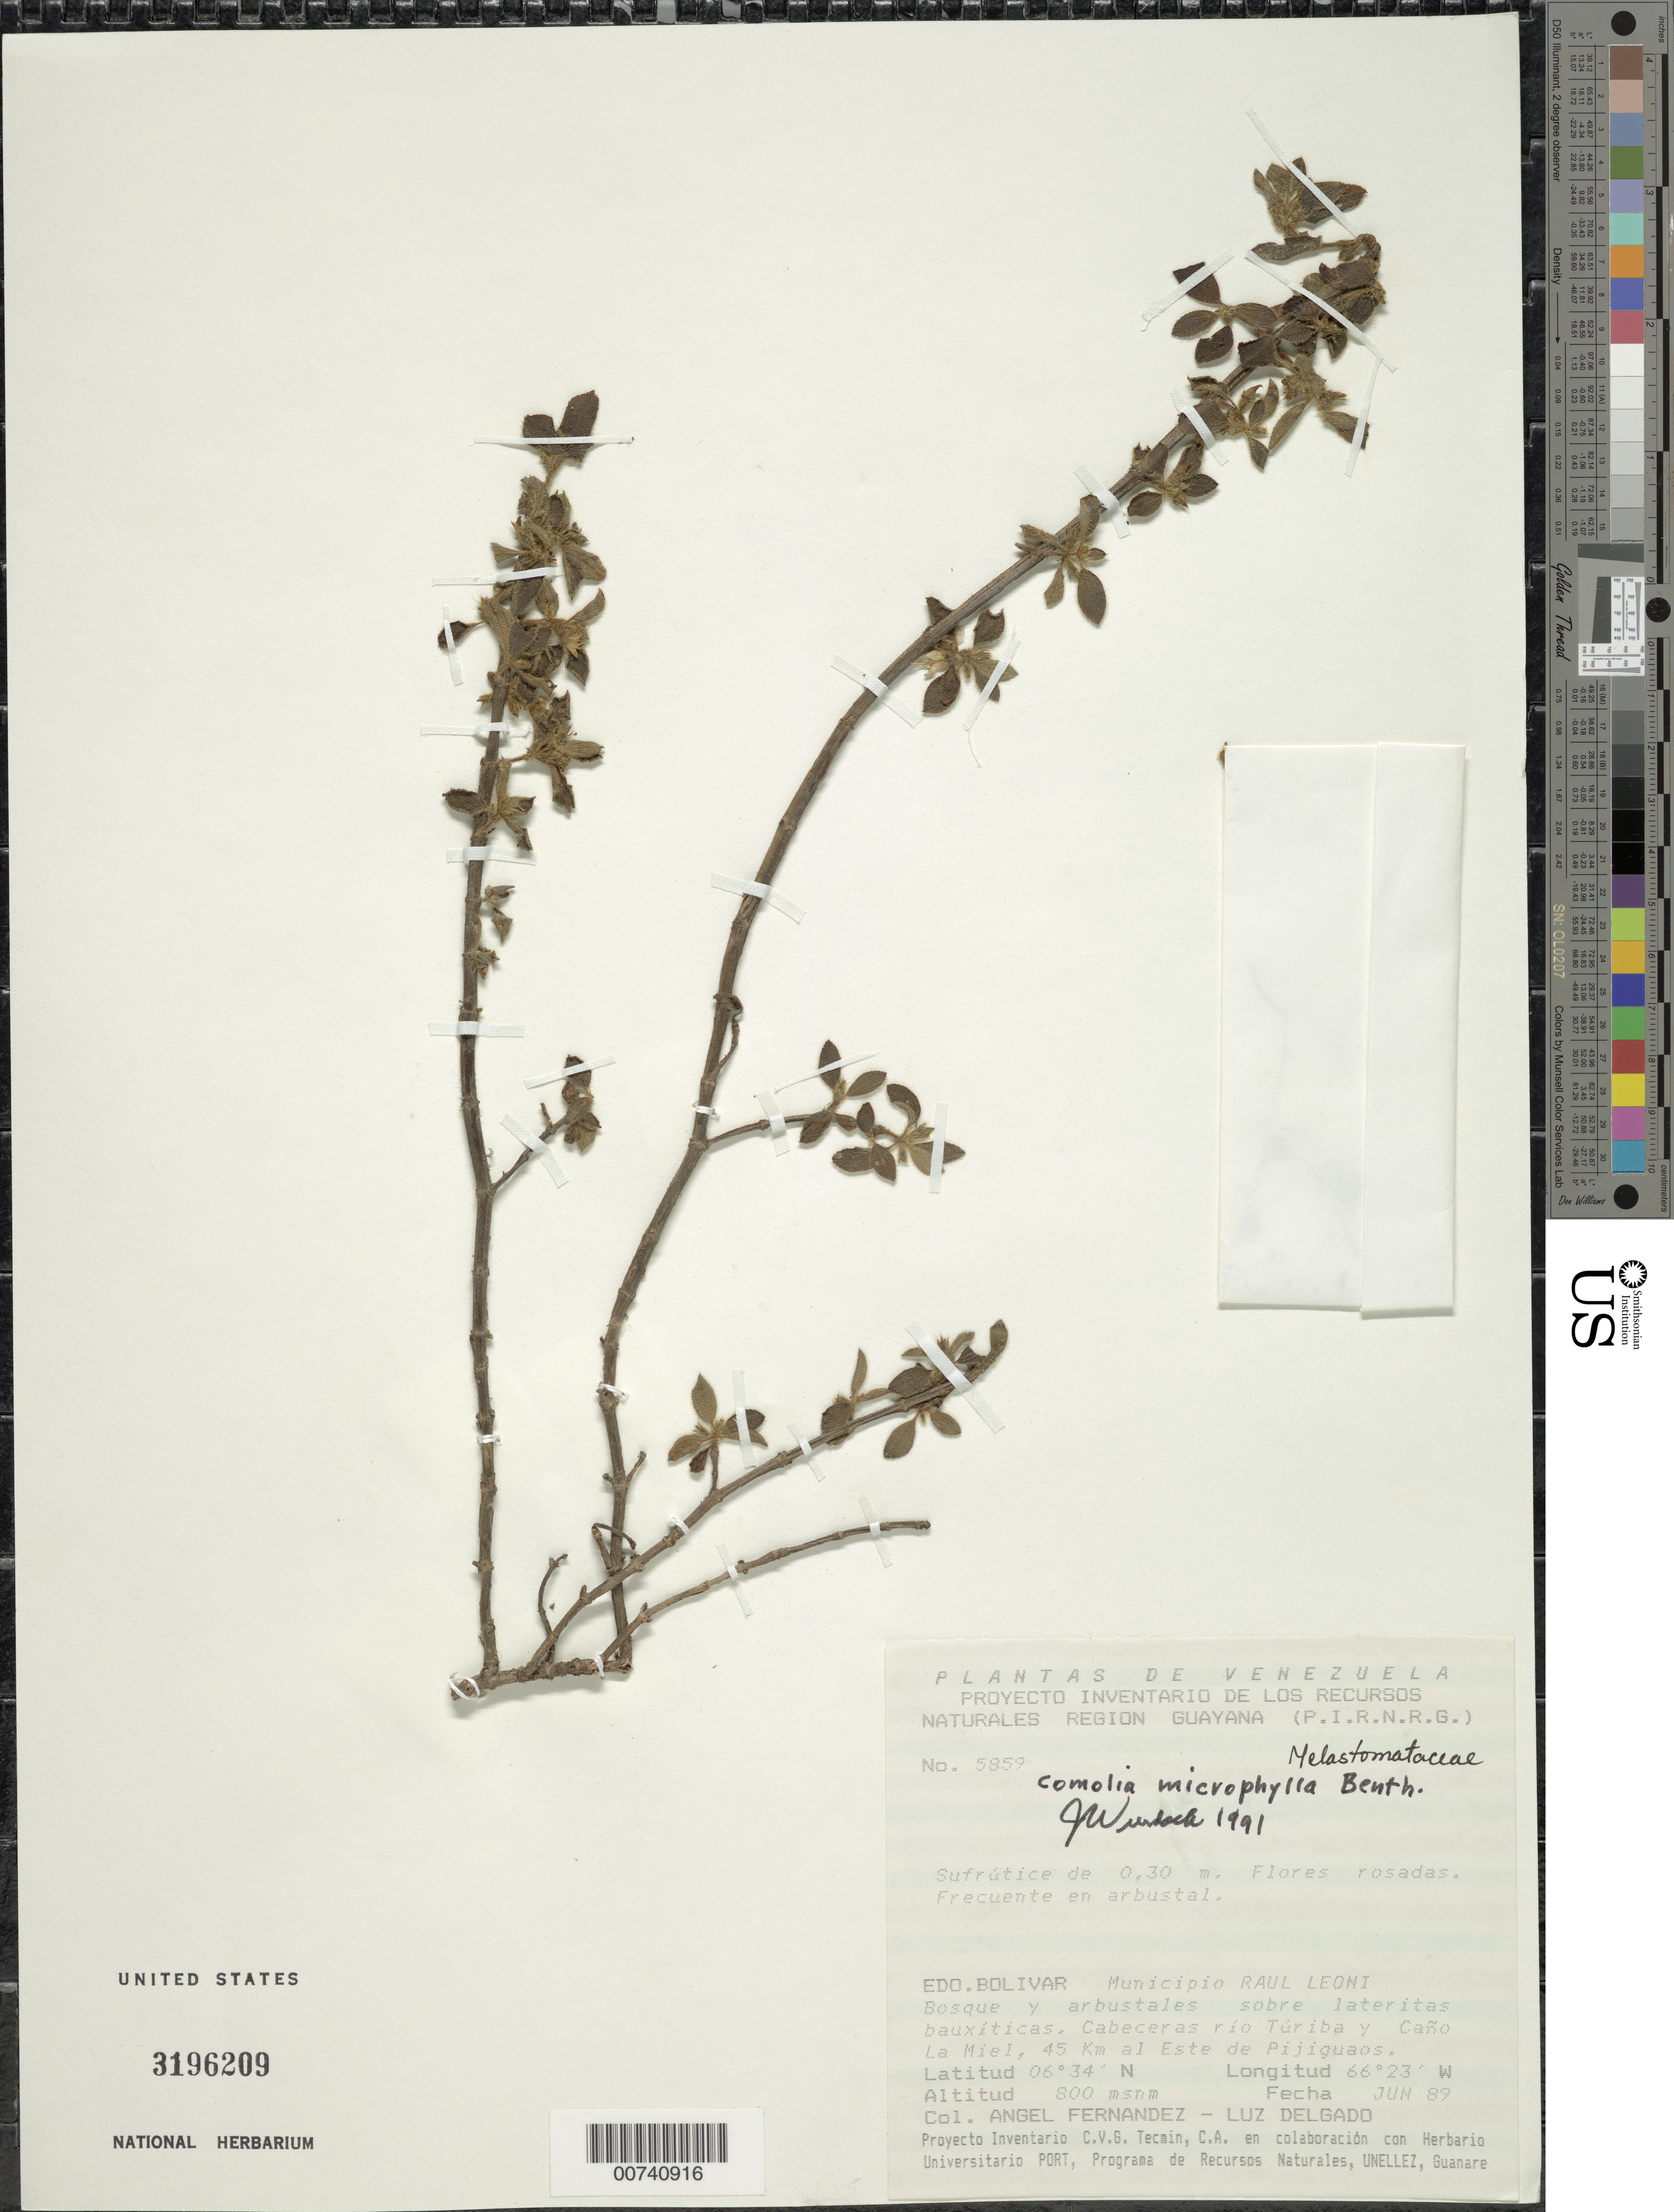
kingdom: Plantae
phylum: Tracheophyta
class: Magnoliopsida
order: Myrtales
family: Melastomataceae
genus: Comolia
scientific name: Comolia microphylla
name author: Benth.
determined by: Wurdack, John J., (US), US (UNITED STATES)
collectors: A. Fernández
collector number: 5859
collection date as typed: Jun-89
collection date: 1989-06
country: Venezuela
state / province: Bolívar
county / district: Angostura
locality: Mun. Raúl Leoni [=Angostura], cabeceras Río Túriba y Caño La Miel, 45 km al Este de Pijiguaos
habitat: Arbustal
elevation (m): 800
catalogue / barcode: US 3196209